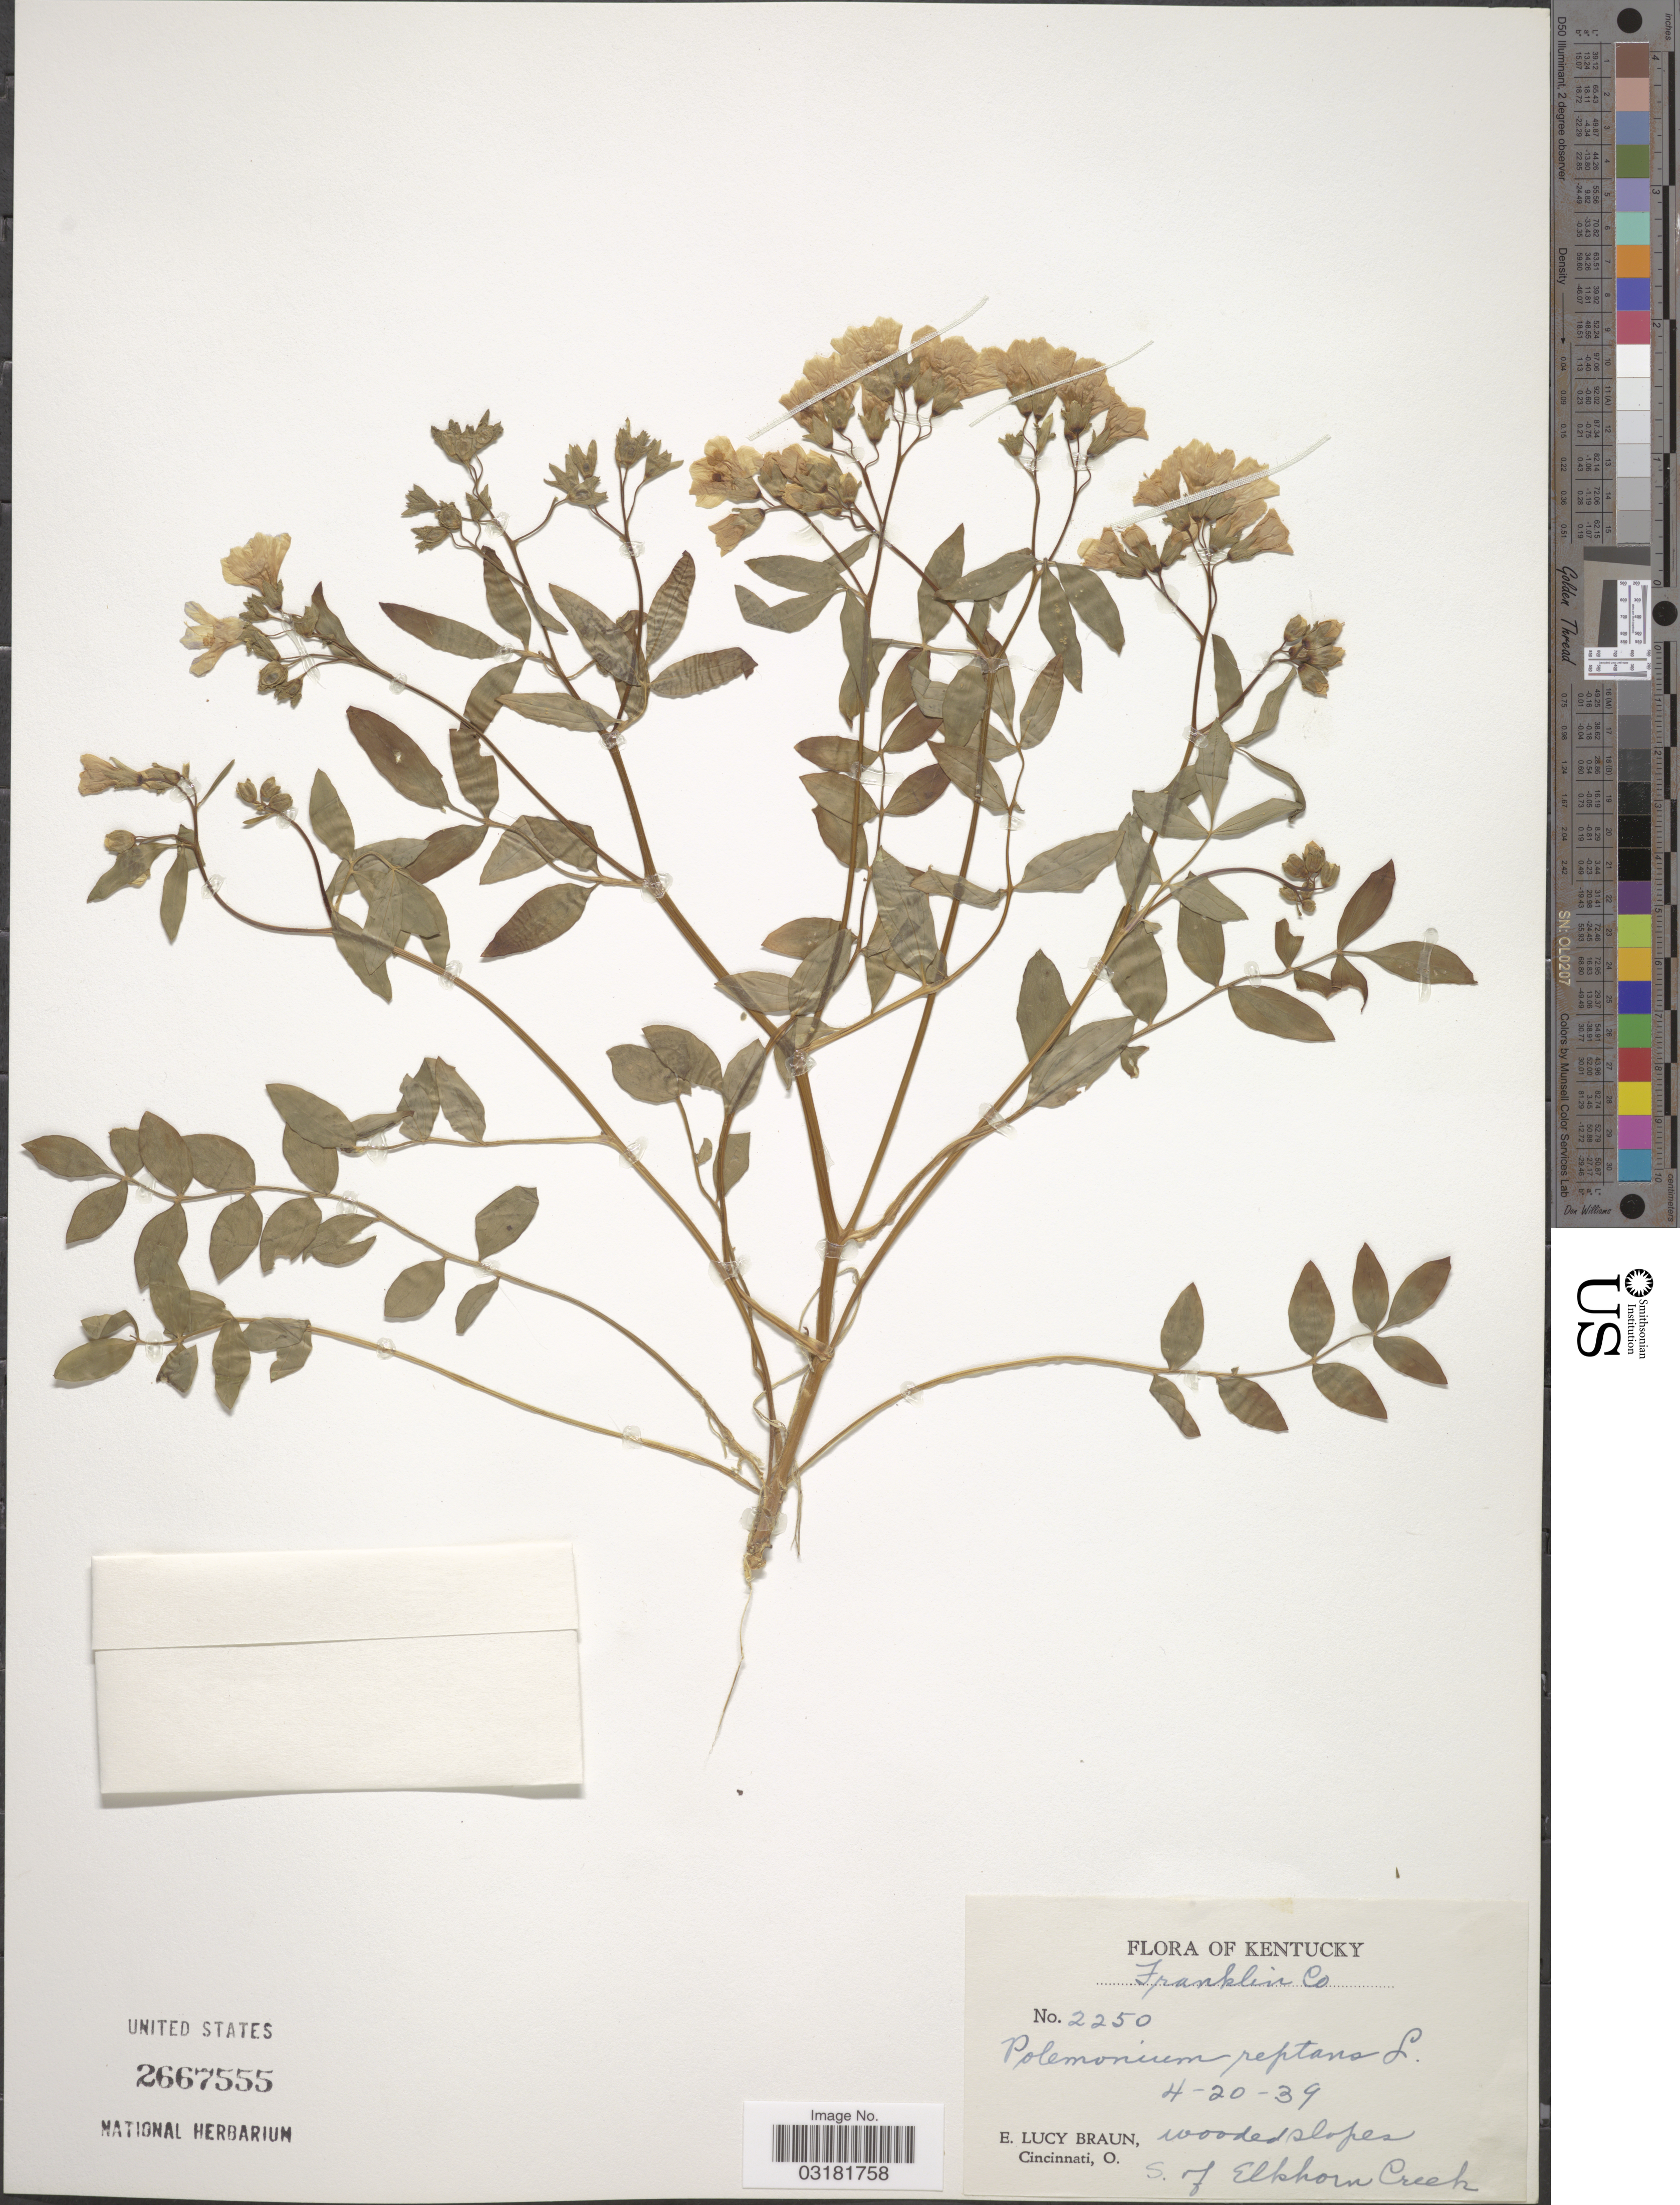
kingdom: Plantae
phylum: Tracheophyta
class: Magnoliopsida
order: Ericales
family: Polemoniaceae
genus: Polemonium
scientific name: Polemonium reptans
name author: L.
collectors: E. L. Braun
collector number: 2250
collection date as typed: Transcribed d/m/y: 20/4/39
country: United States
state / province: Kentucky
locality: Franklin Co. S. of Elkhorn Creek.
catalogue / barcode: US 2667555